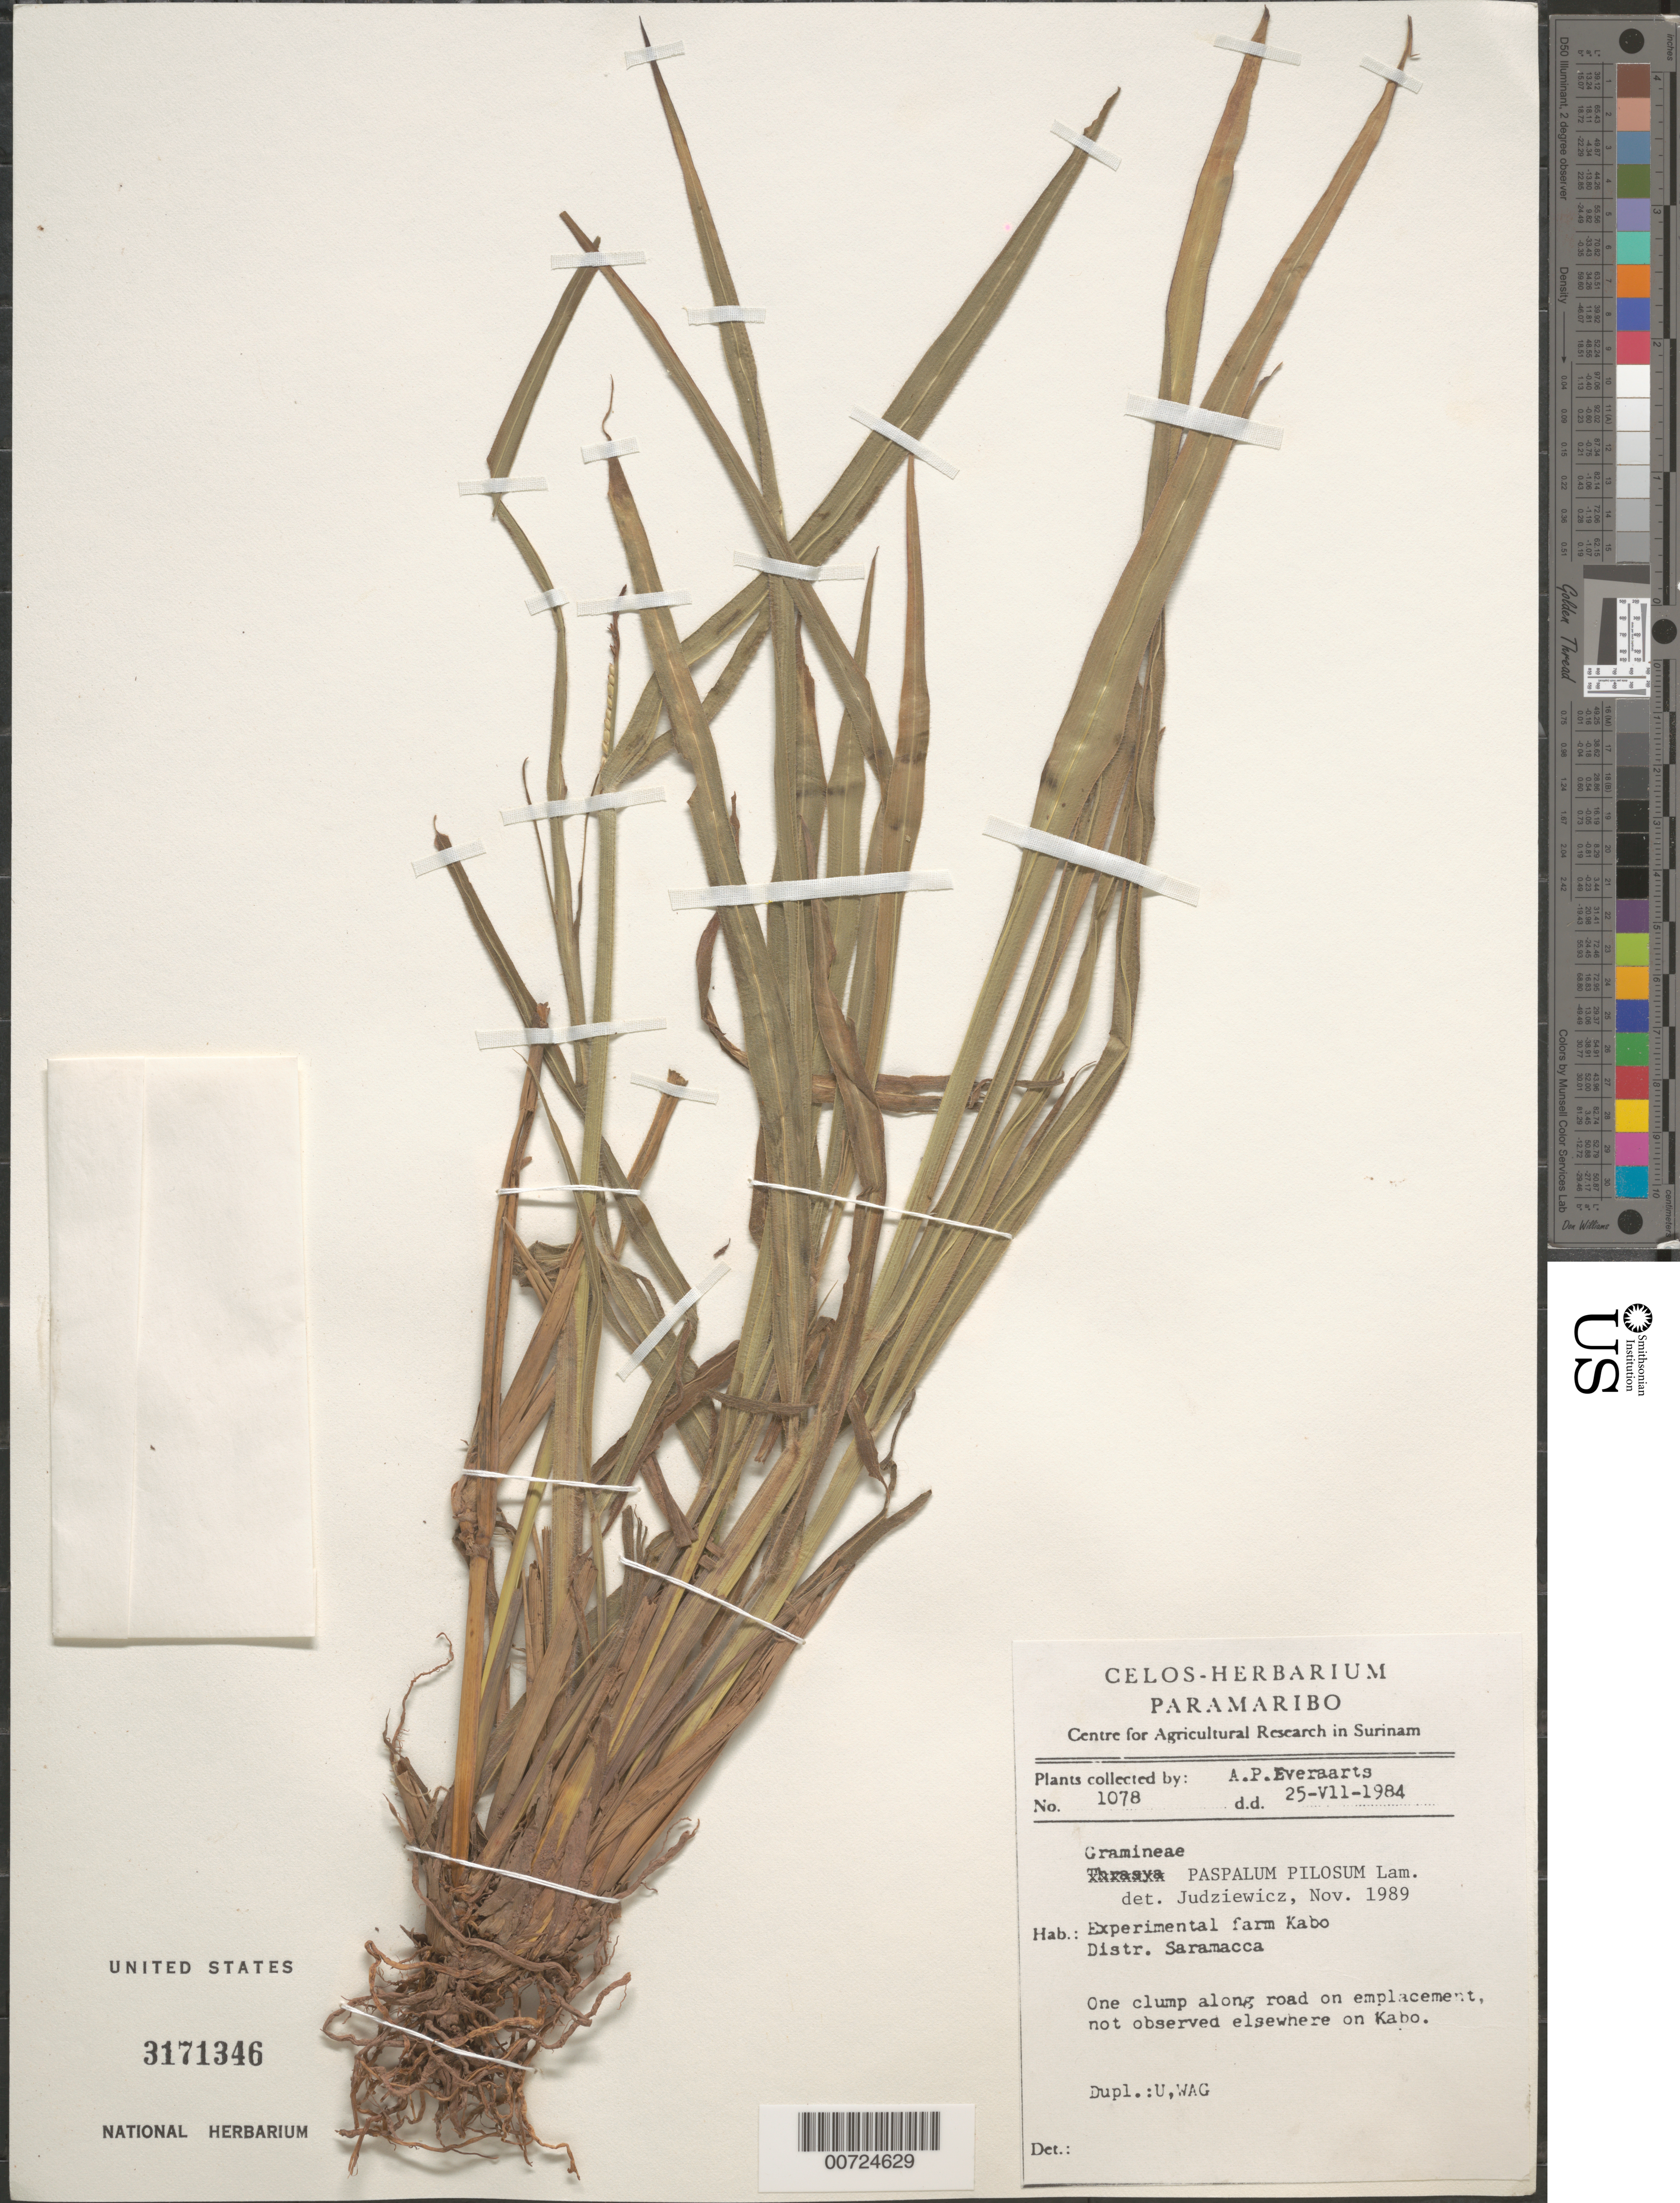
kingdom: Plantae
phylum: Tracheophyta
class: Liliopsida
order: Poales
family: Poaceae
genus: Paspalum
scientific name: Paspalum pilosum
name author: Lam.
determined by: Judziewicz, E. J.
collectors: A. Everaarts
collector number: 1078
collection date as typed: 25-Jul-84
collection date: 1984-07-25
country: Suriname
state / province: Saramacca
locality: Kabo Experimental Farm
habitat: Along road on emplacement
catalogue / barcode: US 3171346